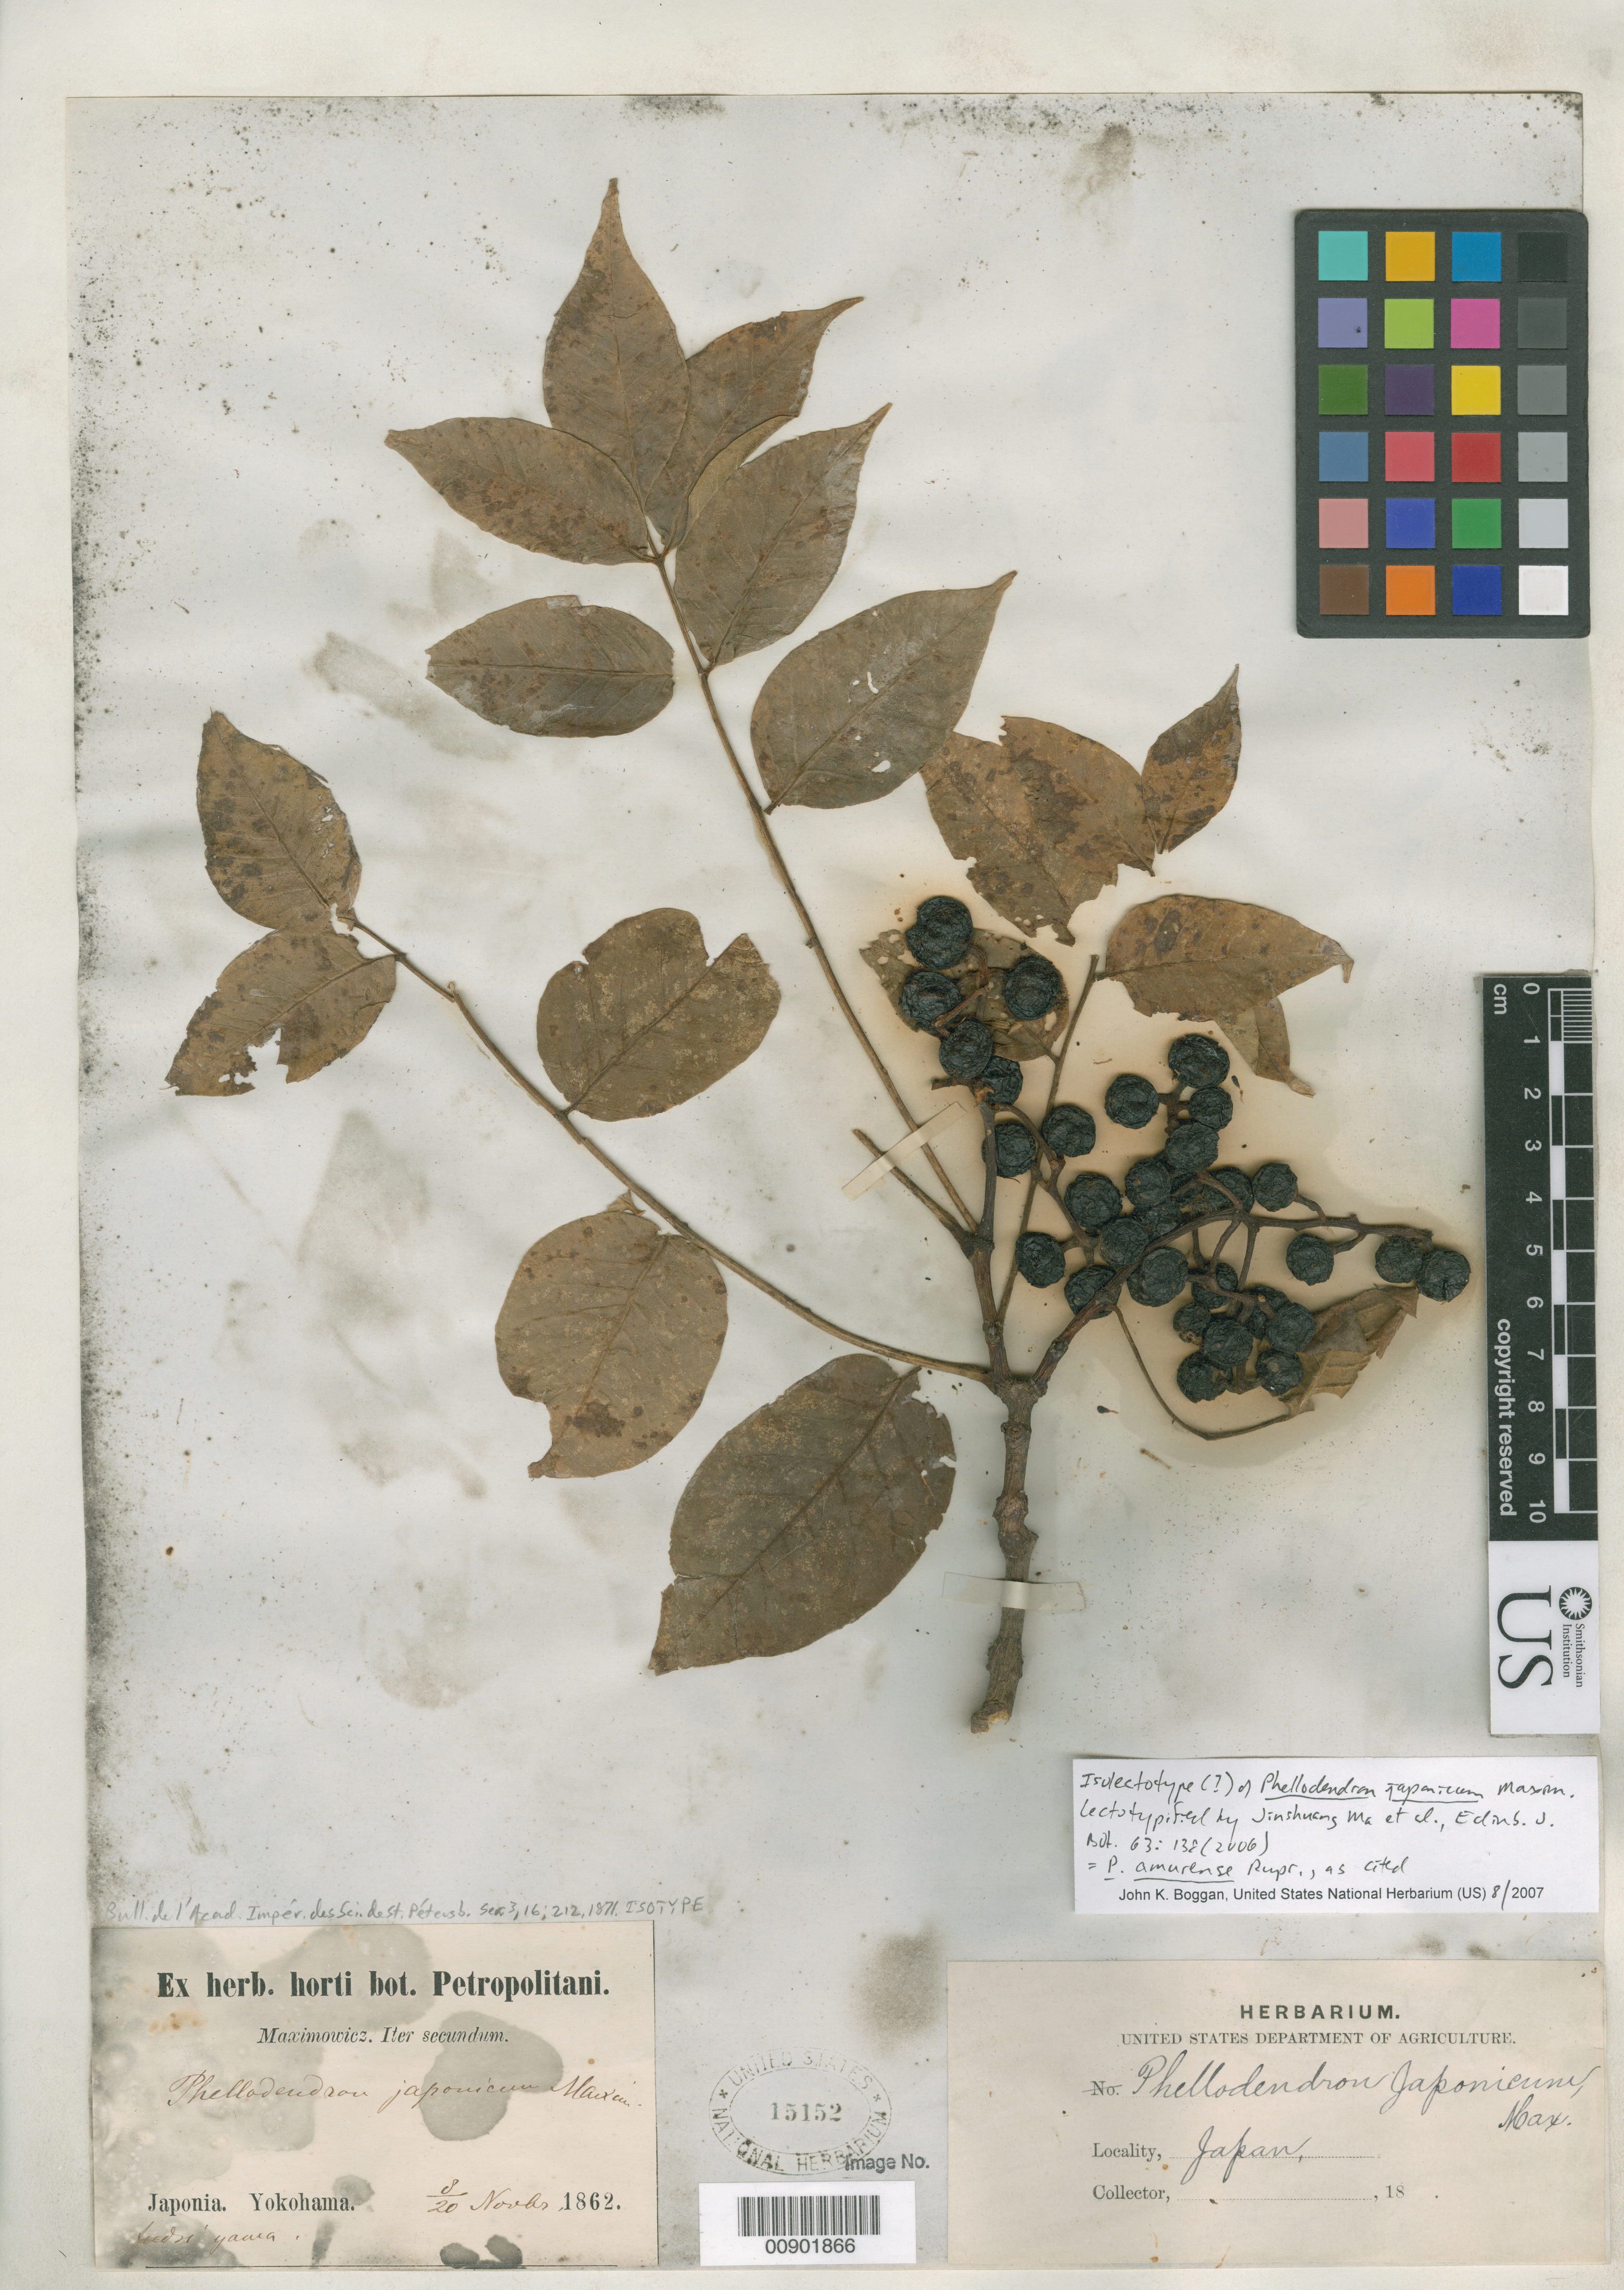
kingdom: Plantae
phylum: Tracheophyta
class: Magnoliopsida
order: Sapindales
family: Rutaceae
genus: Phellodendron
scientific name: Phellodendron japonicum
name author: Maxim.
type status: Isolectotype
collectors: C. J. Maximowicz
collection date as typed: Nov 1862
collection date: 1862-11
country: Japan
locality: Japonia. Yokohama. Fudsi yama.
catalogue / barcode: US 15152